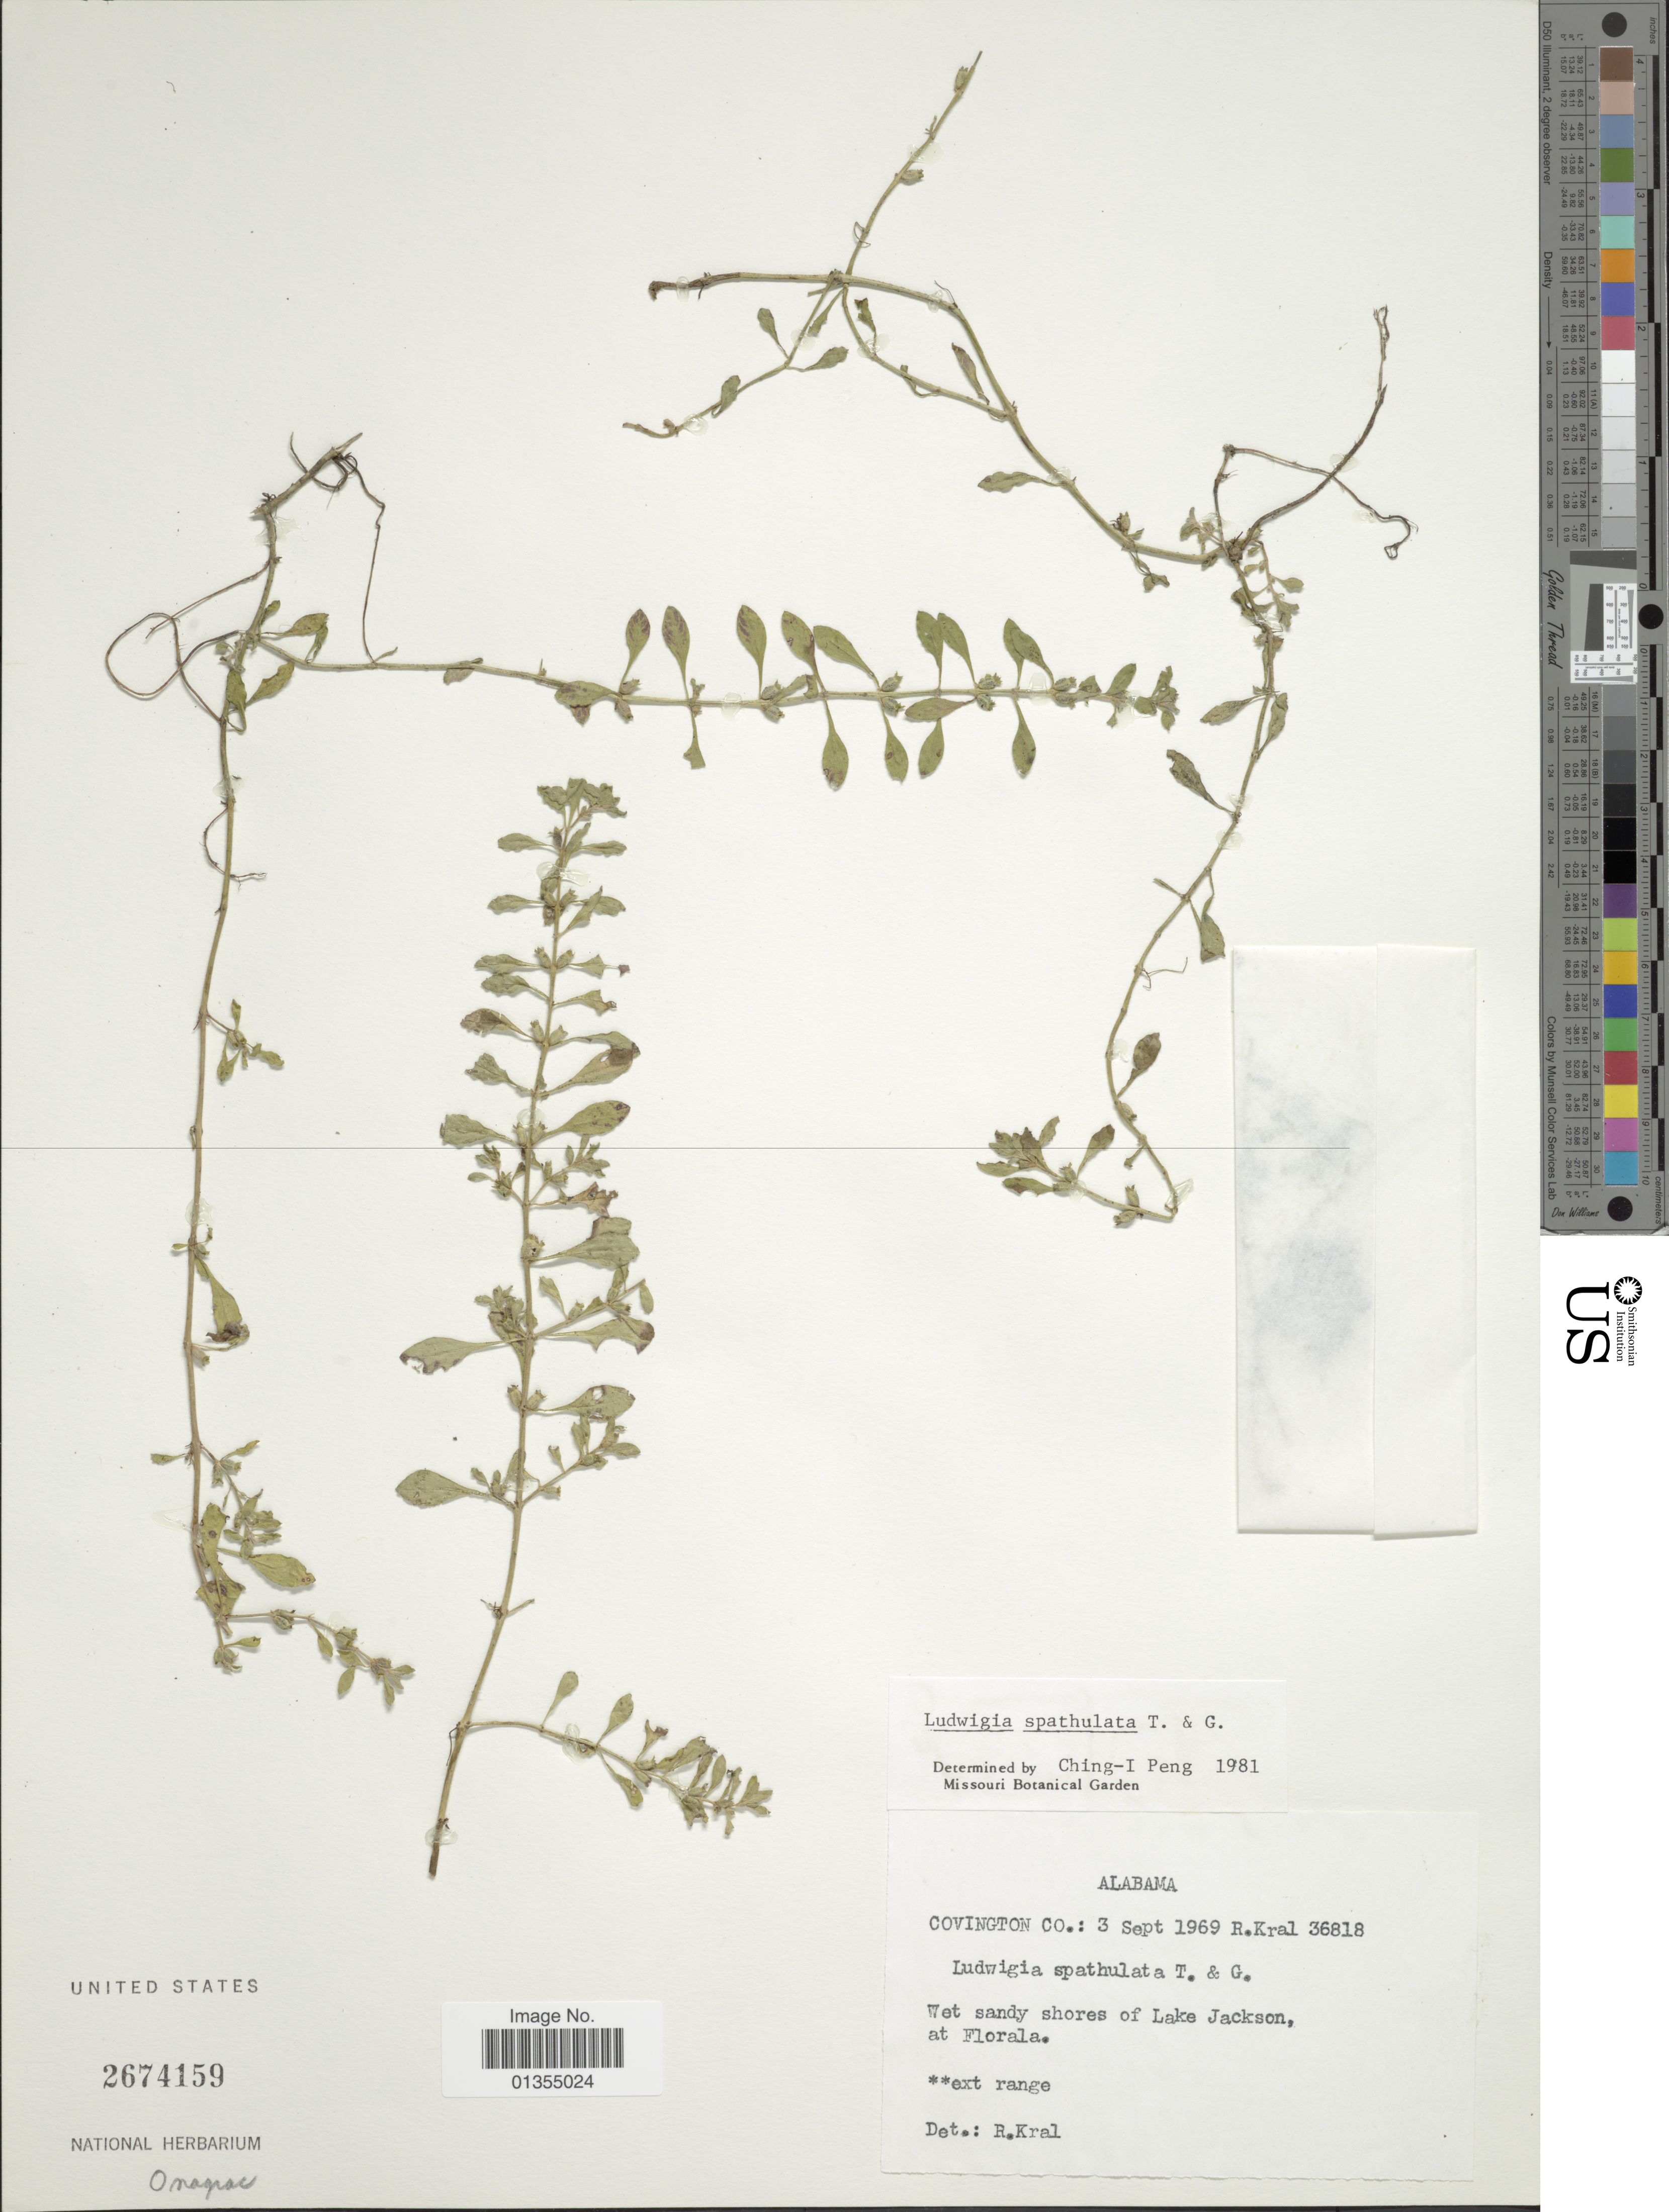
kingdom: Plantae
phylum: Tracheophyta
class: Magnoliopsida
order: Myrtales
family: Onagraceae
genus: Ludwigia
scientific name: Ludwigia spathulata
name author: Torr. & A. Gray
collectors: R. Kral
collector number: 36818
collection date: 1969-09-03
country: United States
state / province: Alabama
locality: Covington Co, west sandy shores of Lake Jackson, at Florida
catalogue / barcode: US 2674159